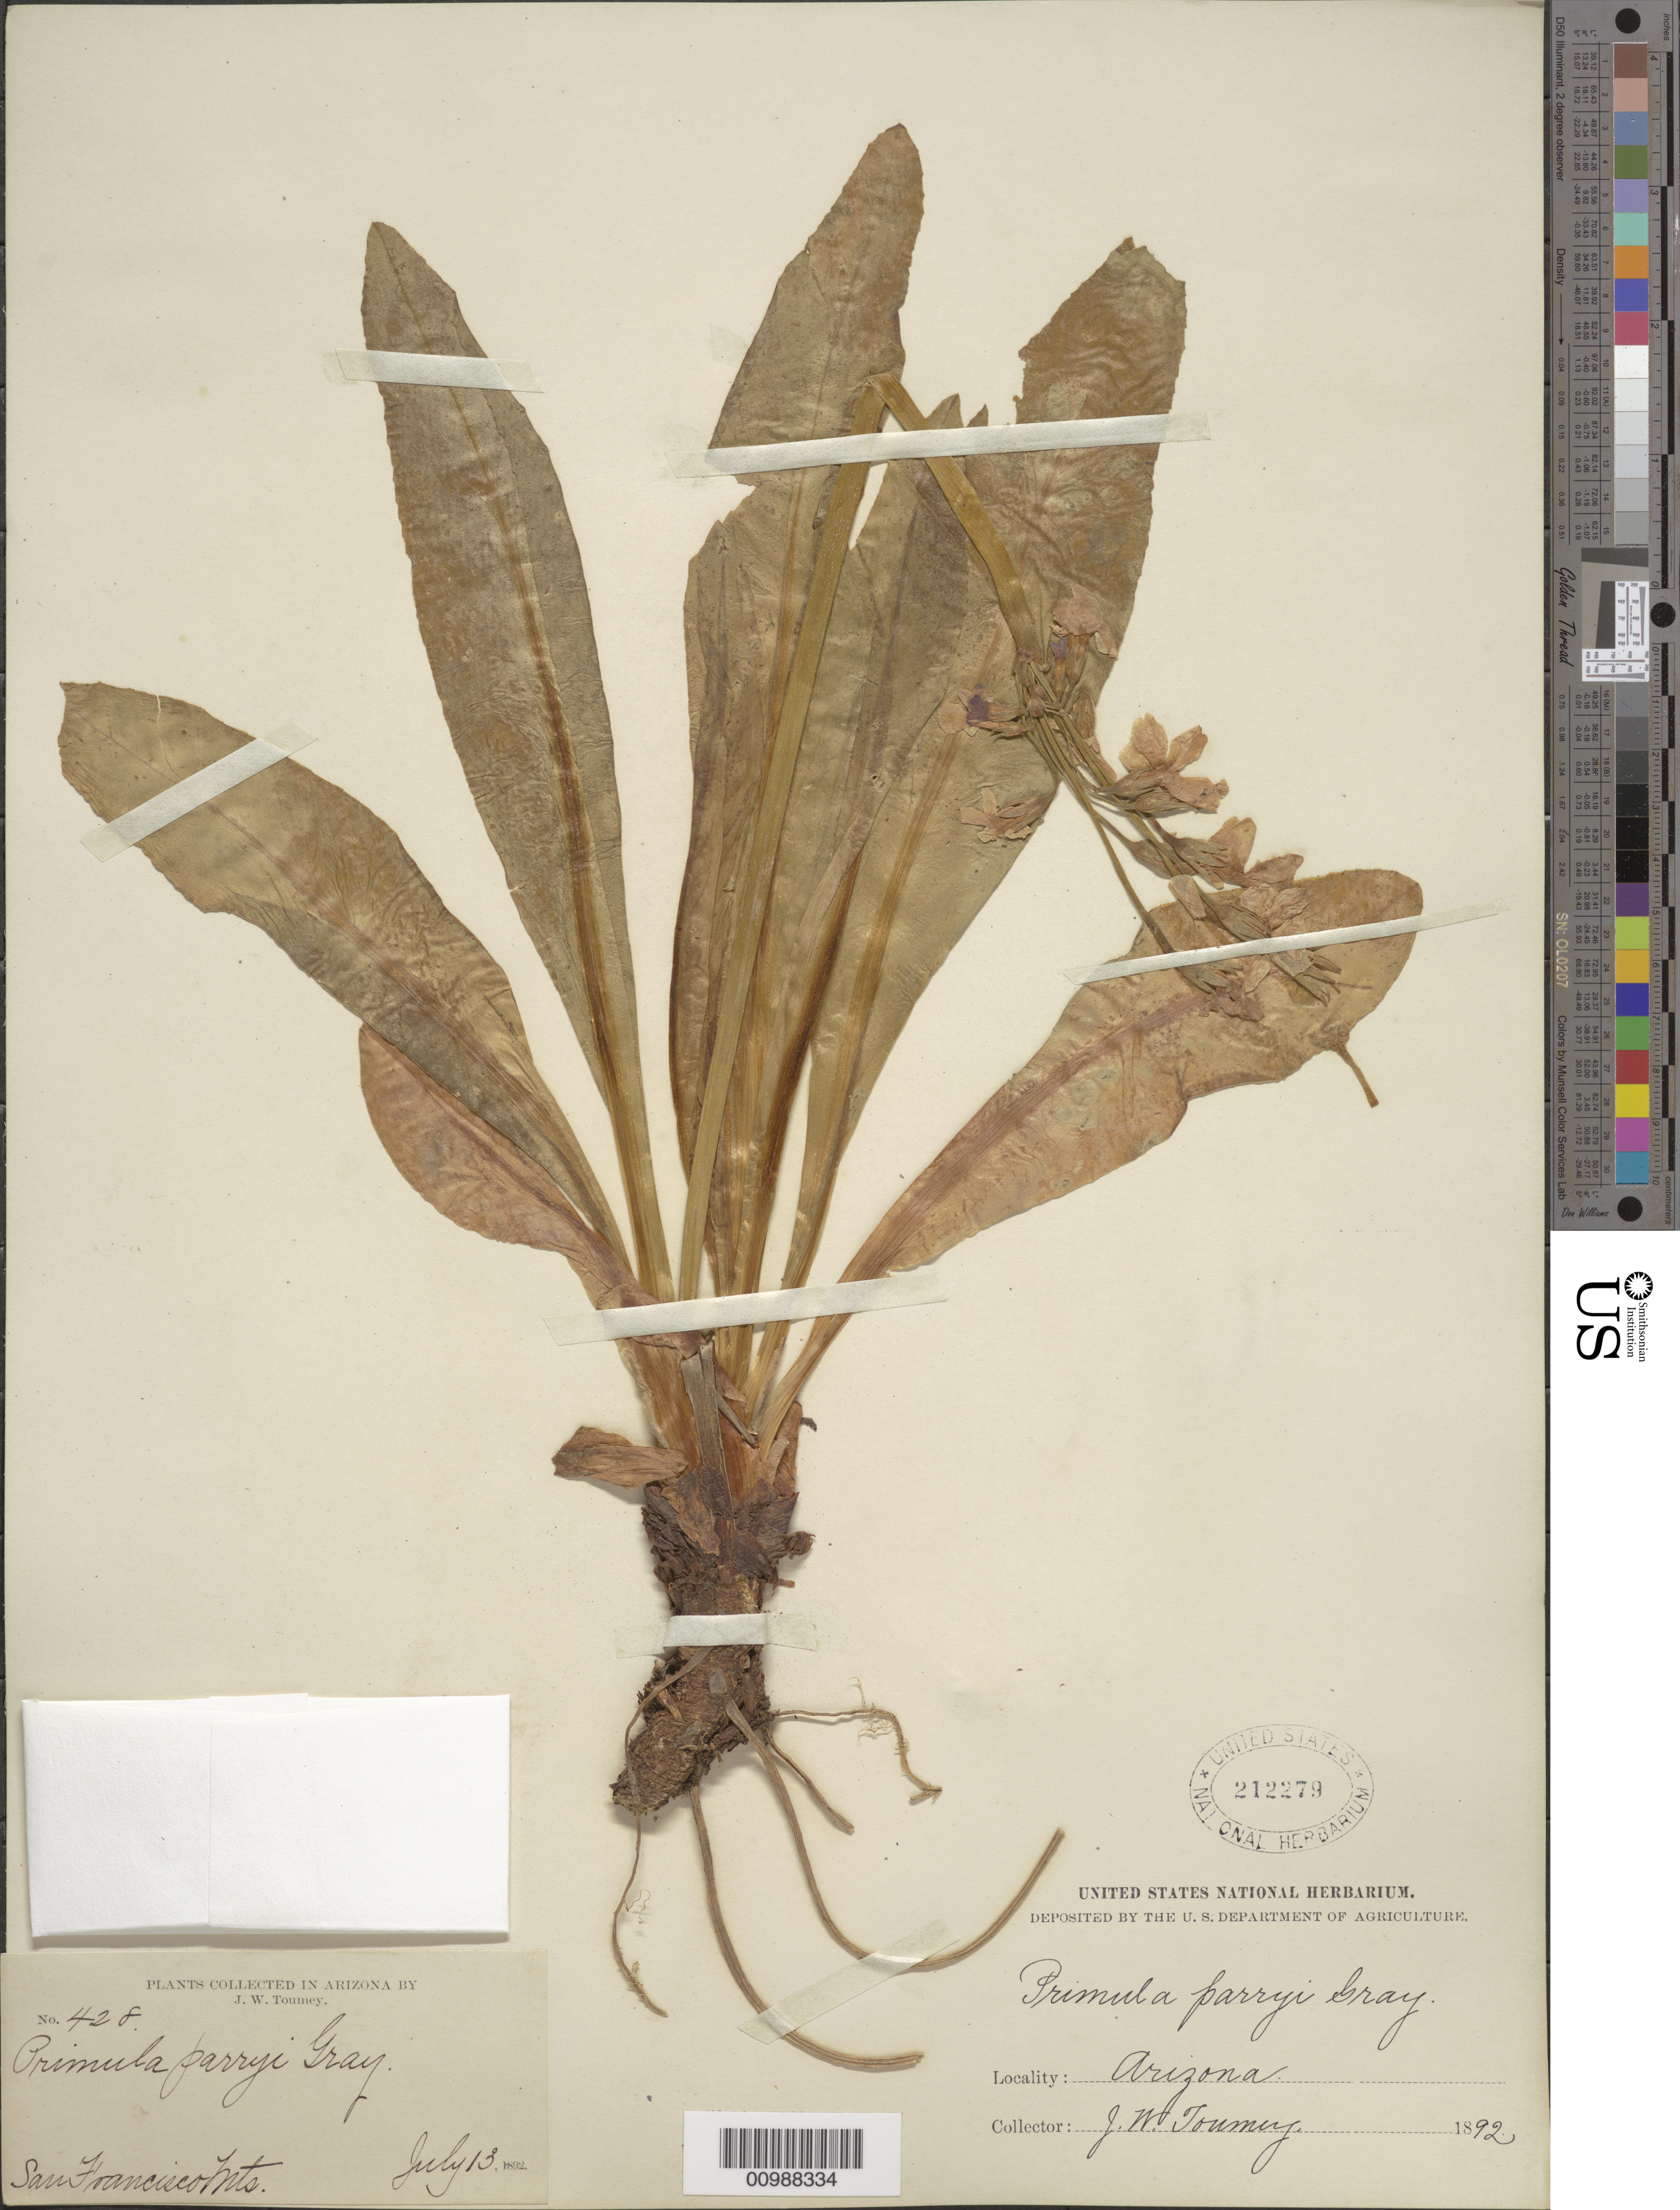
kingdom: Plantae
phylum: Tracheophyta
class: Magnoliopsida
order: Ericales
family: Primulaceae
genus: Primula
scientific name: Primula parryi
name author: A. Gray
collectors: J. W. Toumey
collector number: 248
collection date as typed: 13 Jul 1892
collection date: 1892-07-13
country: United States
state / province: Arizona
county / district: Greenlee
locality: San Francisco Mountains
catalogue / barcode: US 212279